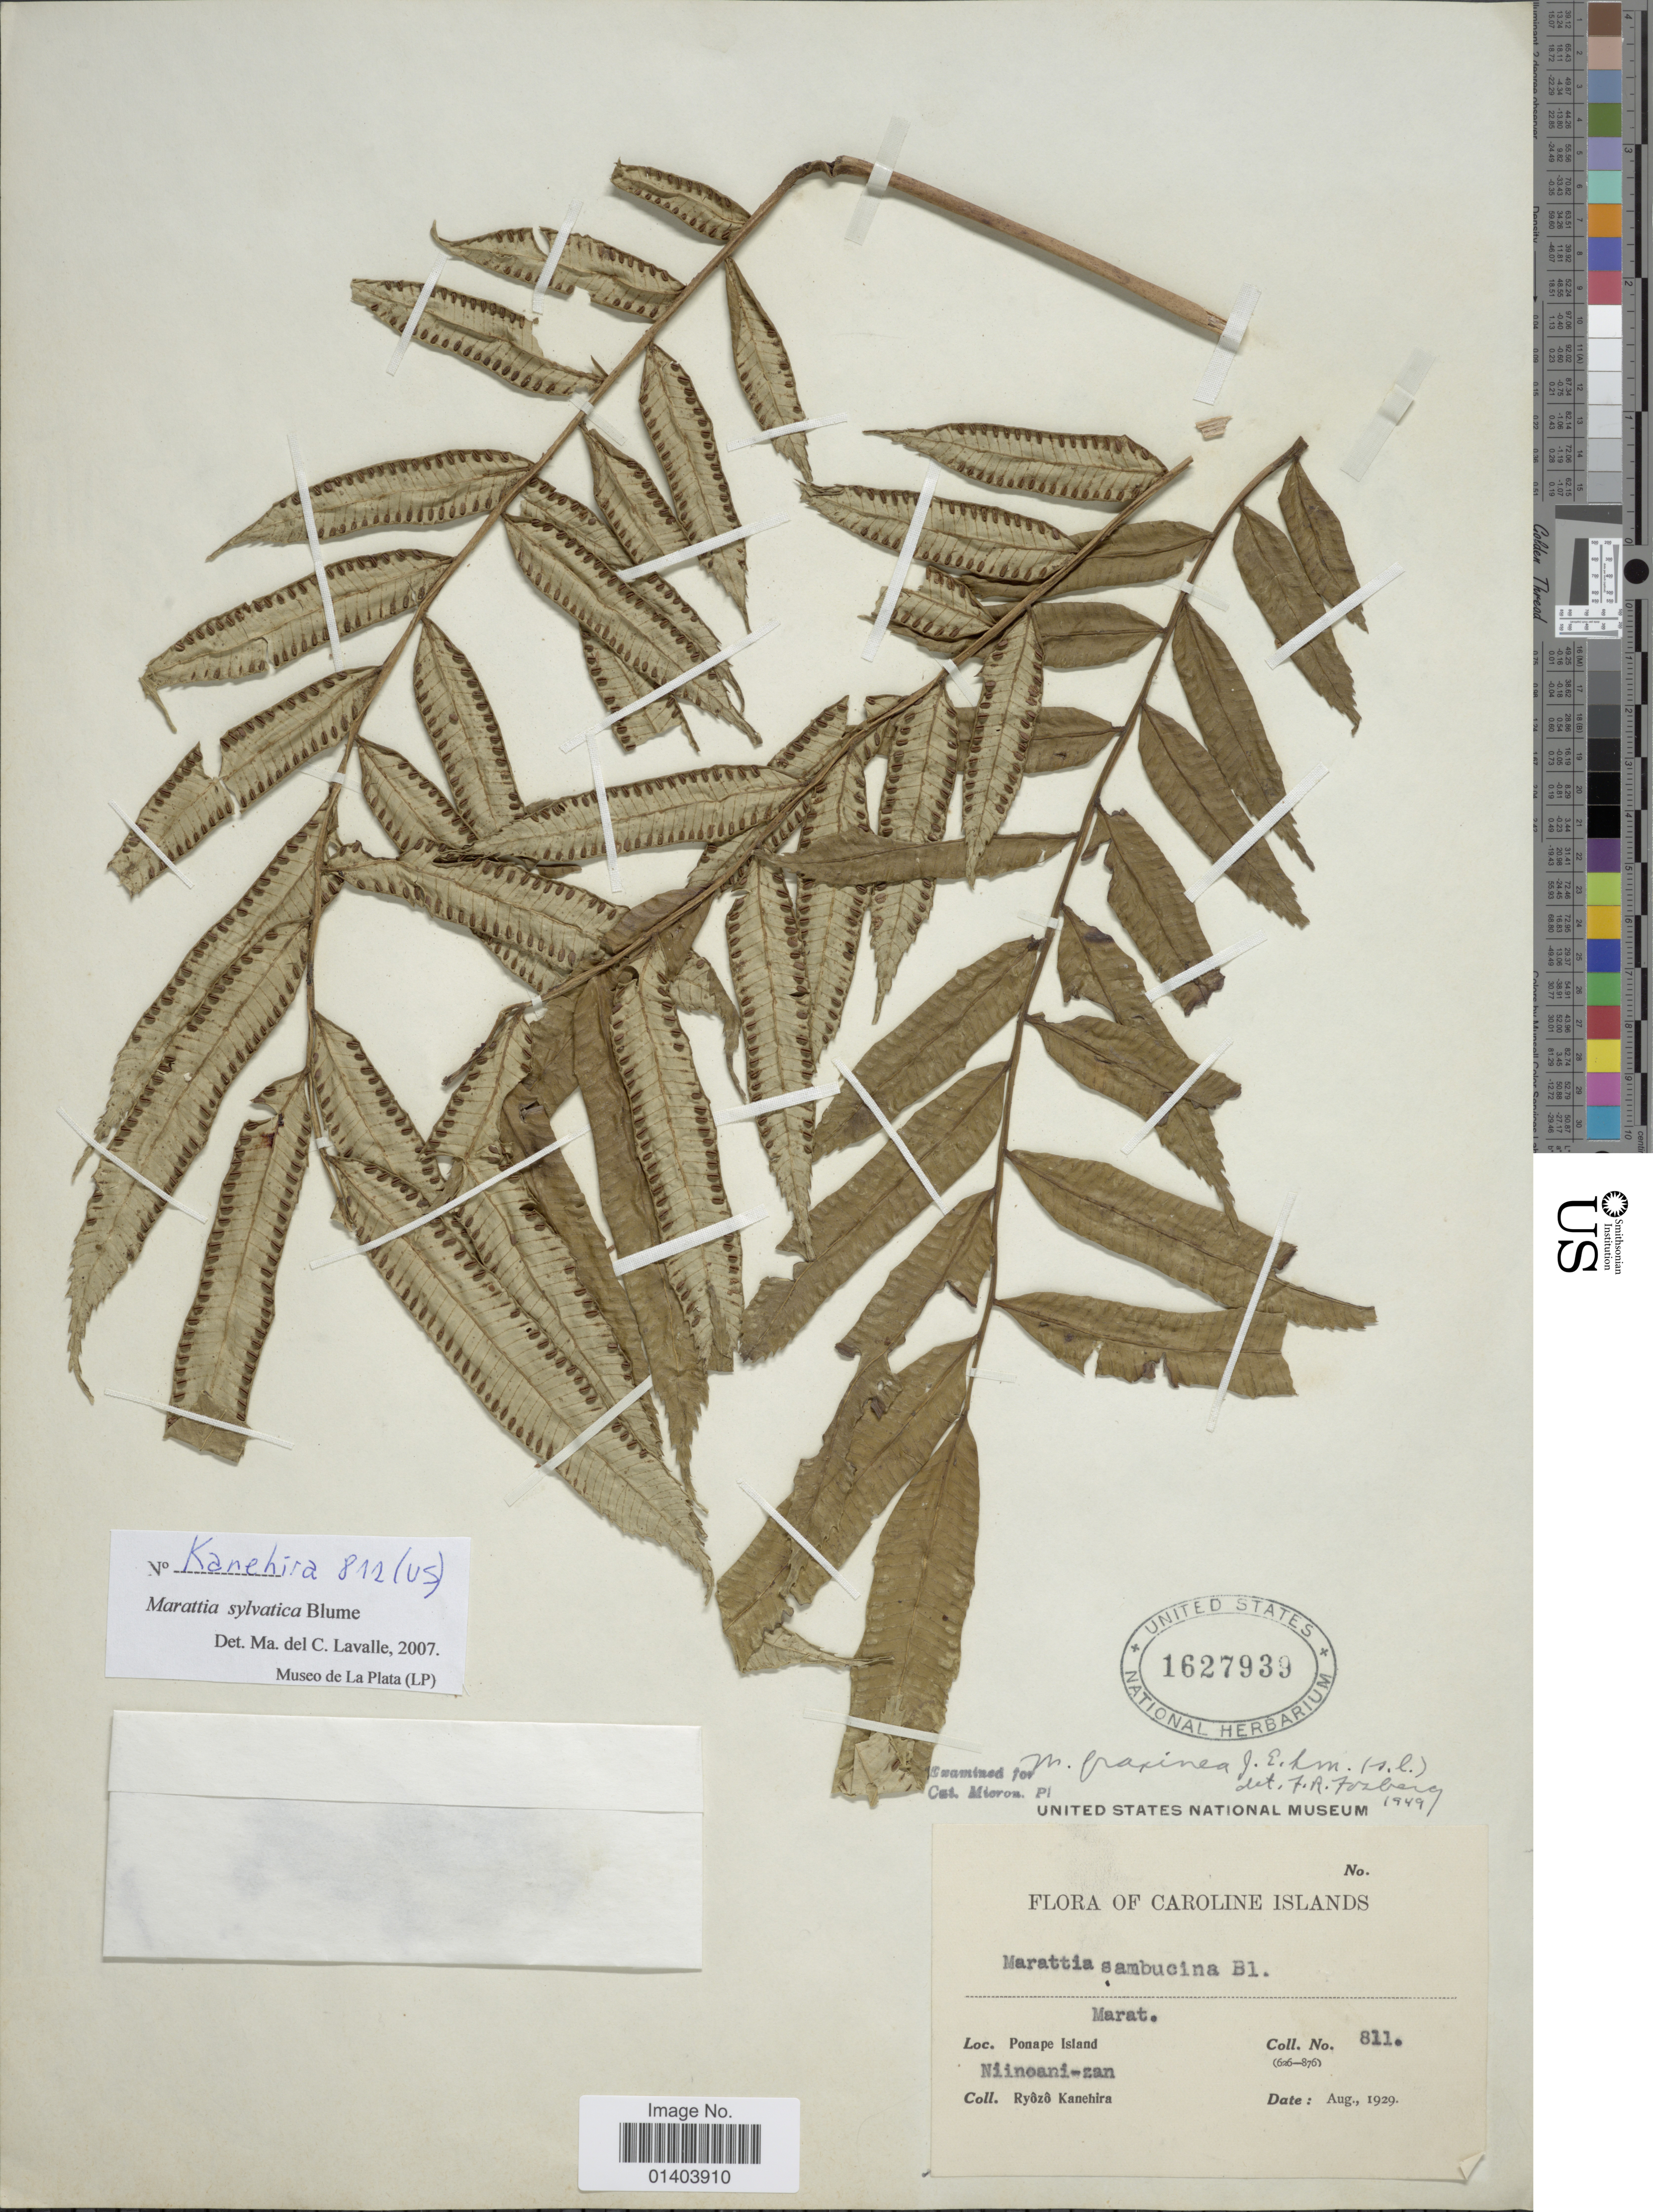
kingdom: Plantae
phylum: Tracheophyta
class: Polypodiopsida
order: Marattiales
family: Marattiaceae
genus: Ptisana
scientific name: Ptisana sylvatica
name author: (Blume) Murdock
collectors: R. Kanehira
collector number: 811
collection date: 1929-08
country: Micronesia, Federated States of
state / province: Pohnpei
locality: Caroline Islands, Ponape island, Niinoani-zan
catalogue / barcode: US 1627939